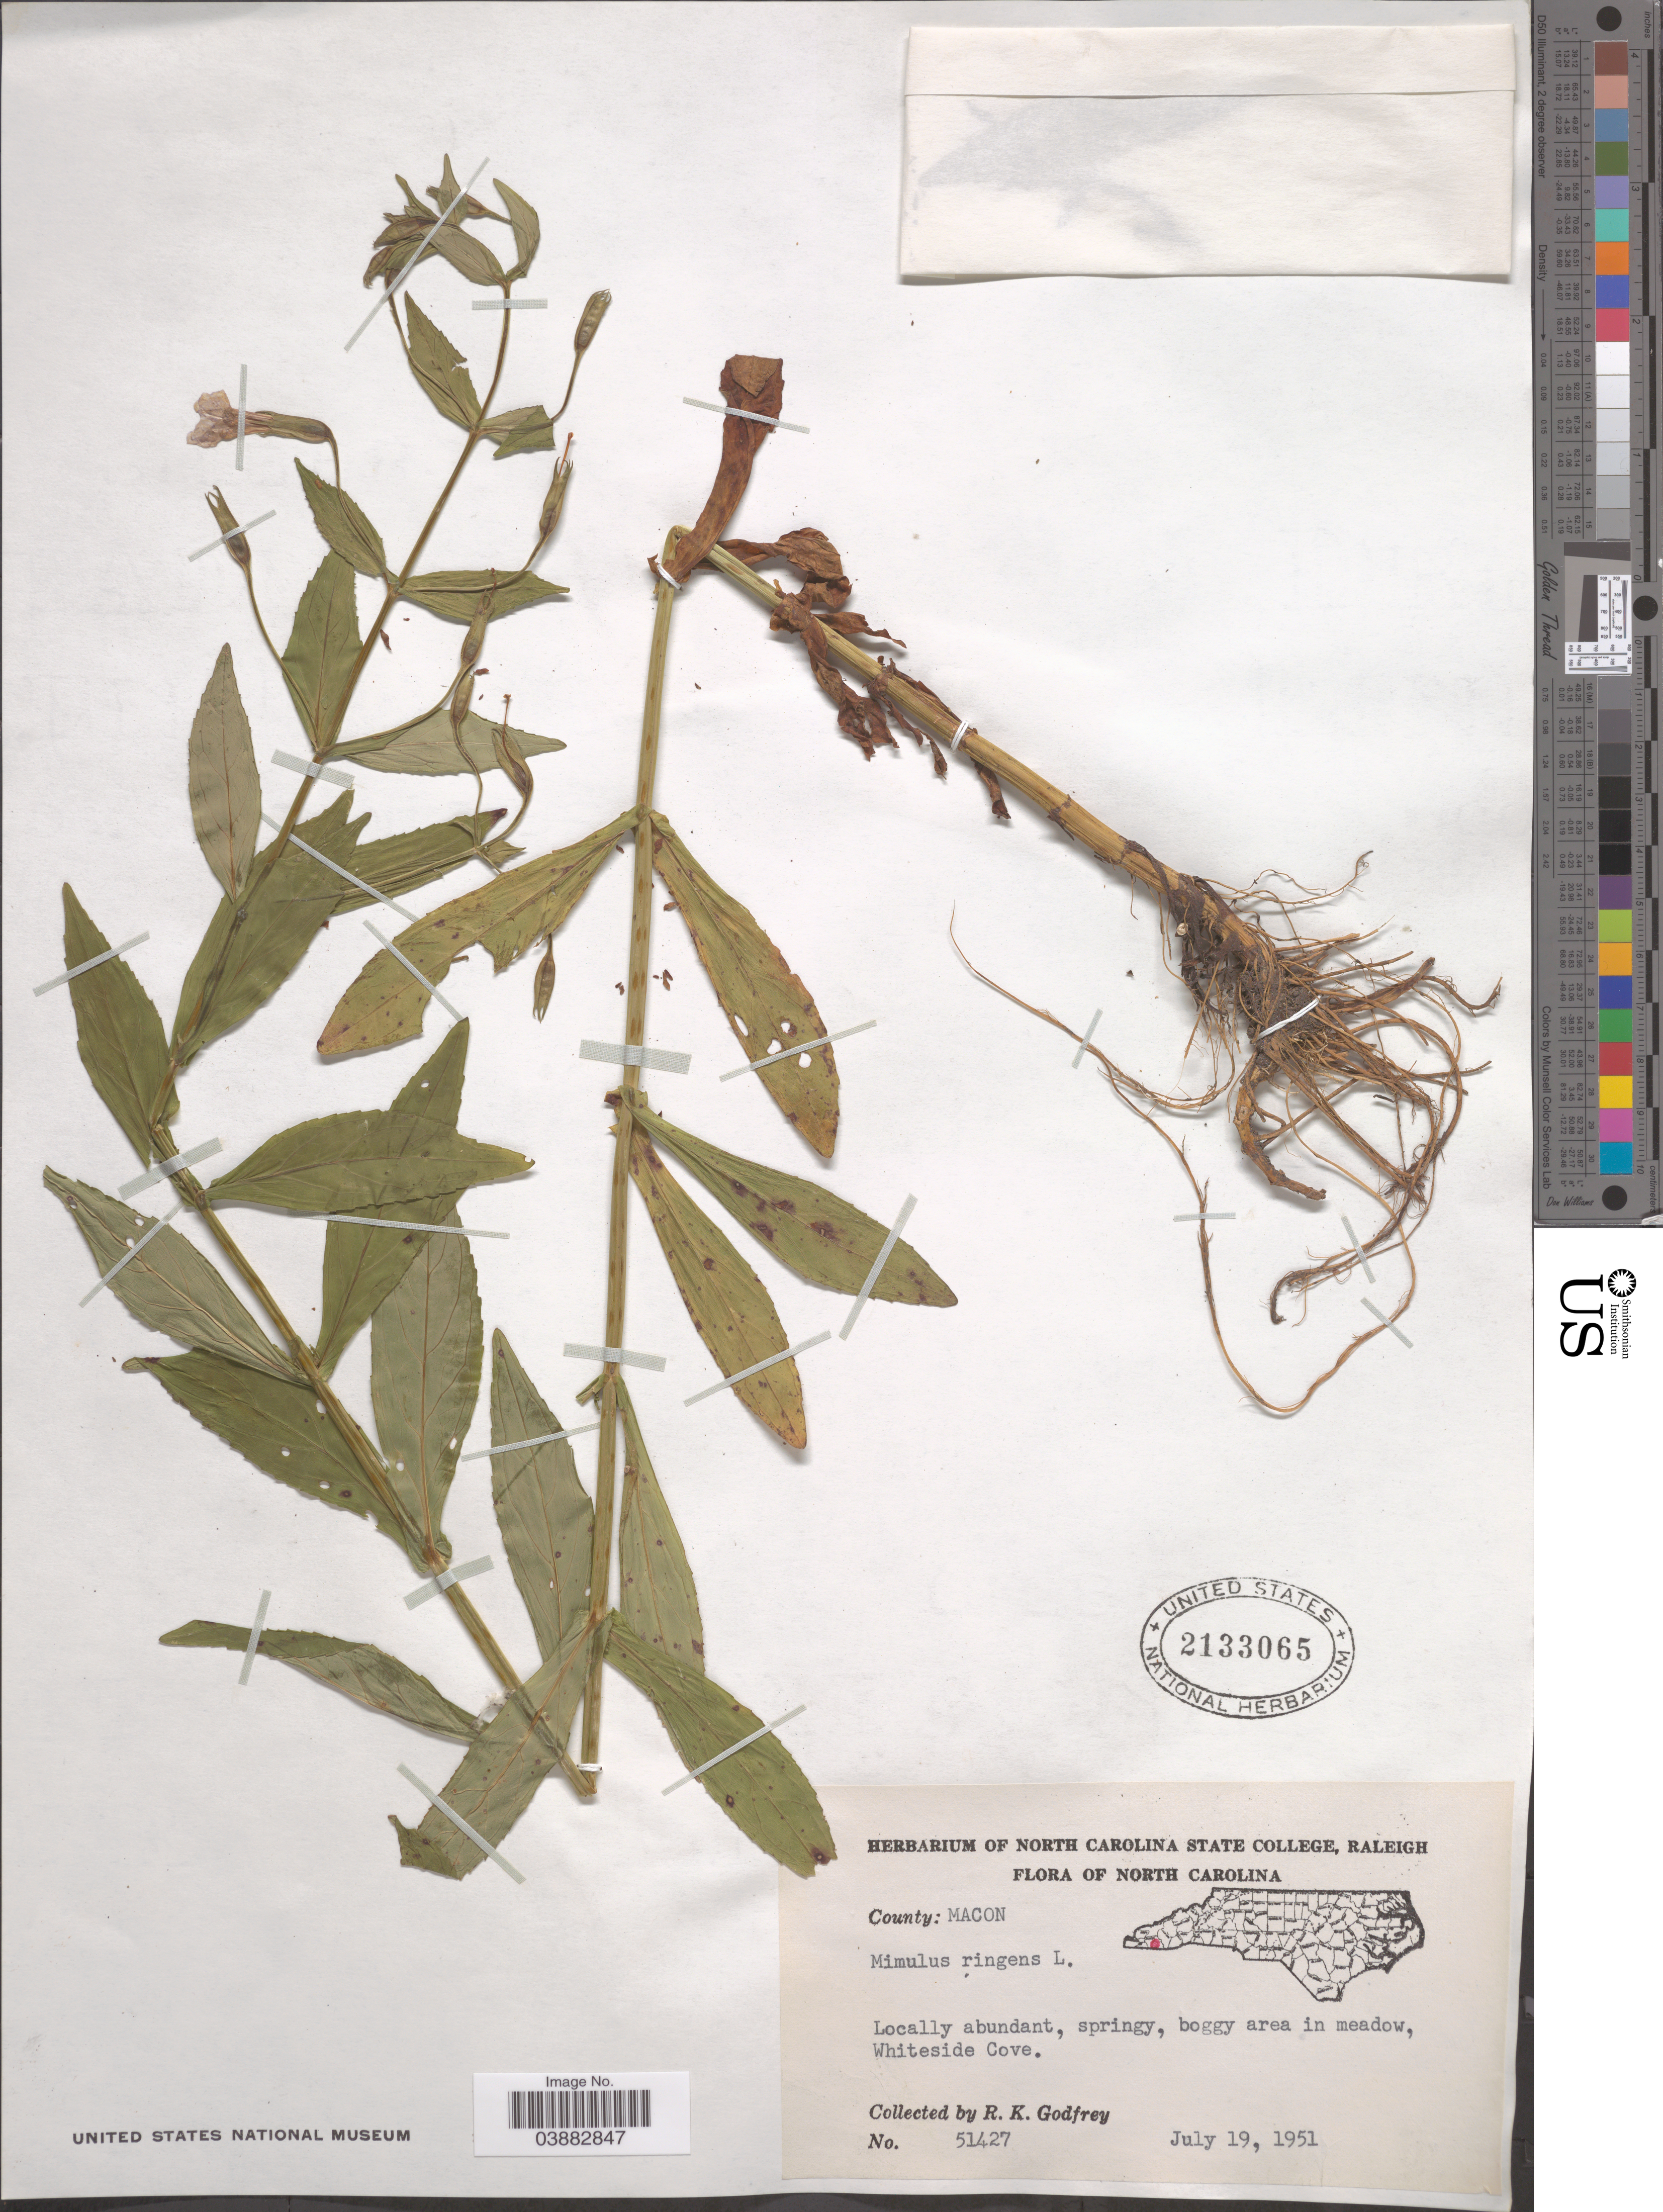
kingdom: Plantae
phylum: Tracheophyta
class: Magnoliopsida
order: Lamiales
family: Phrymaceae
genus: Mimulus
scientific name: Mimulus ringens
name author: L.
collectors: R. K. Godfrey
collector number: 51427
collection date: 1951-07-19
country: United States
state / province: North Carolina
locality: County: Macon. Whiteside Cove.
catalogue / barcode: US 2133065